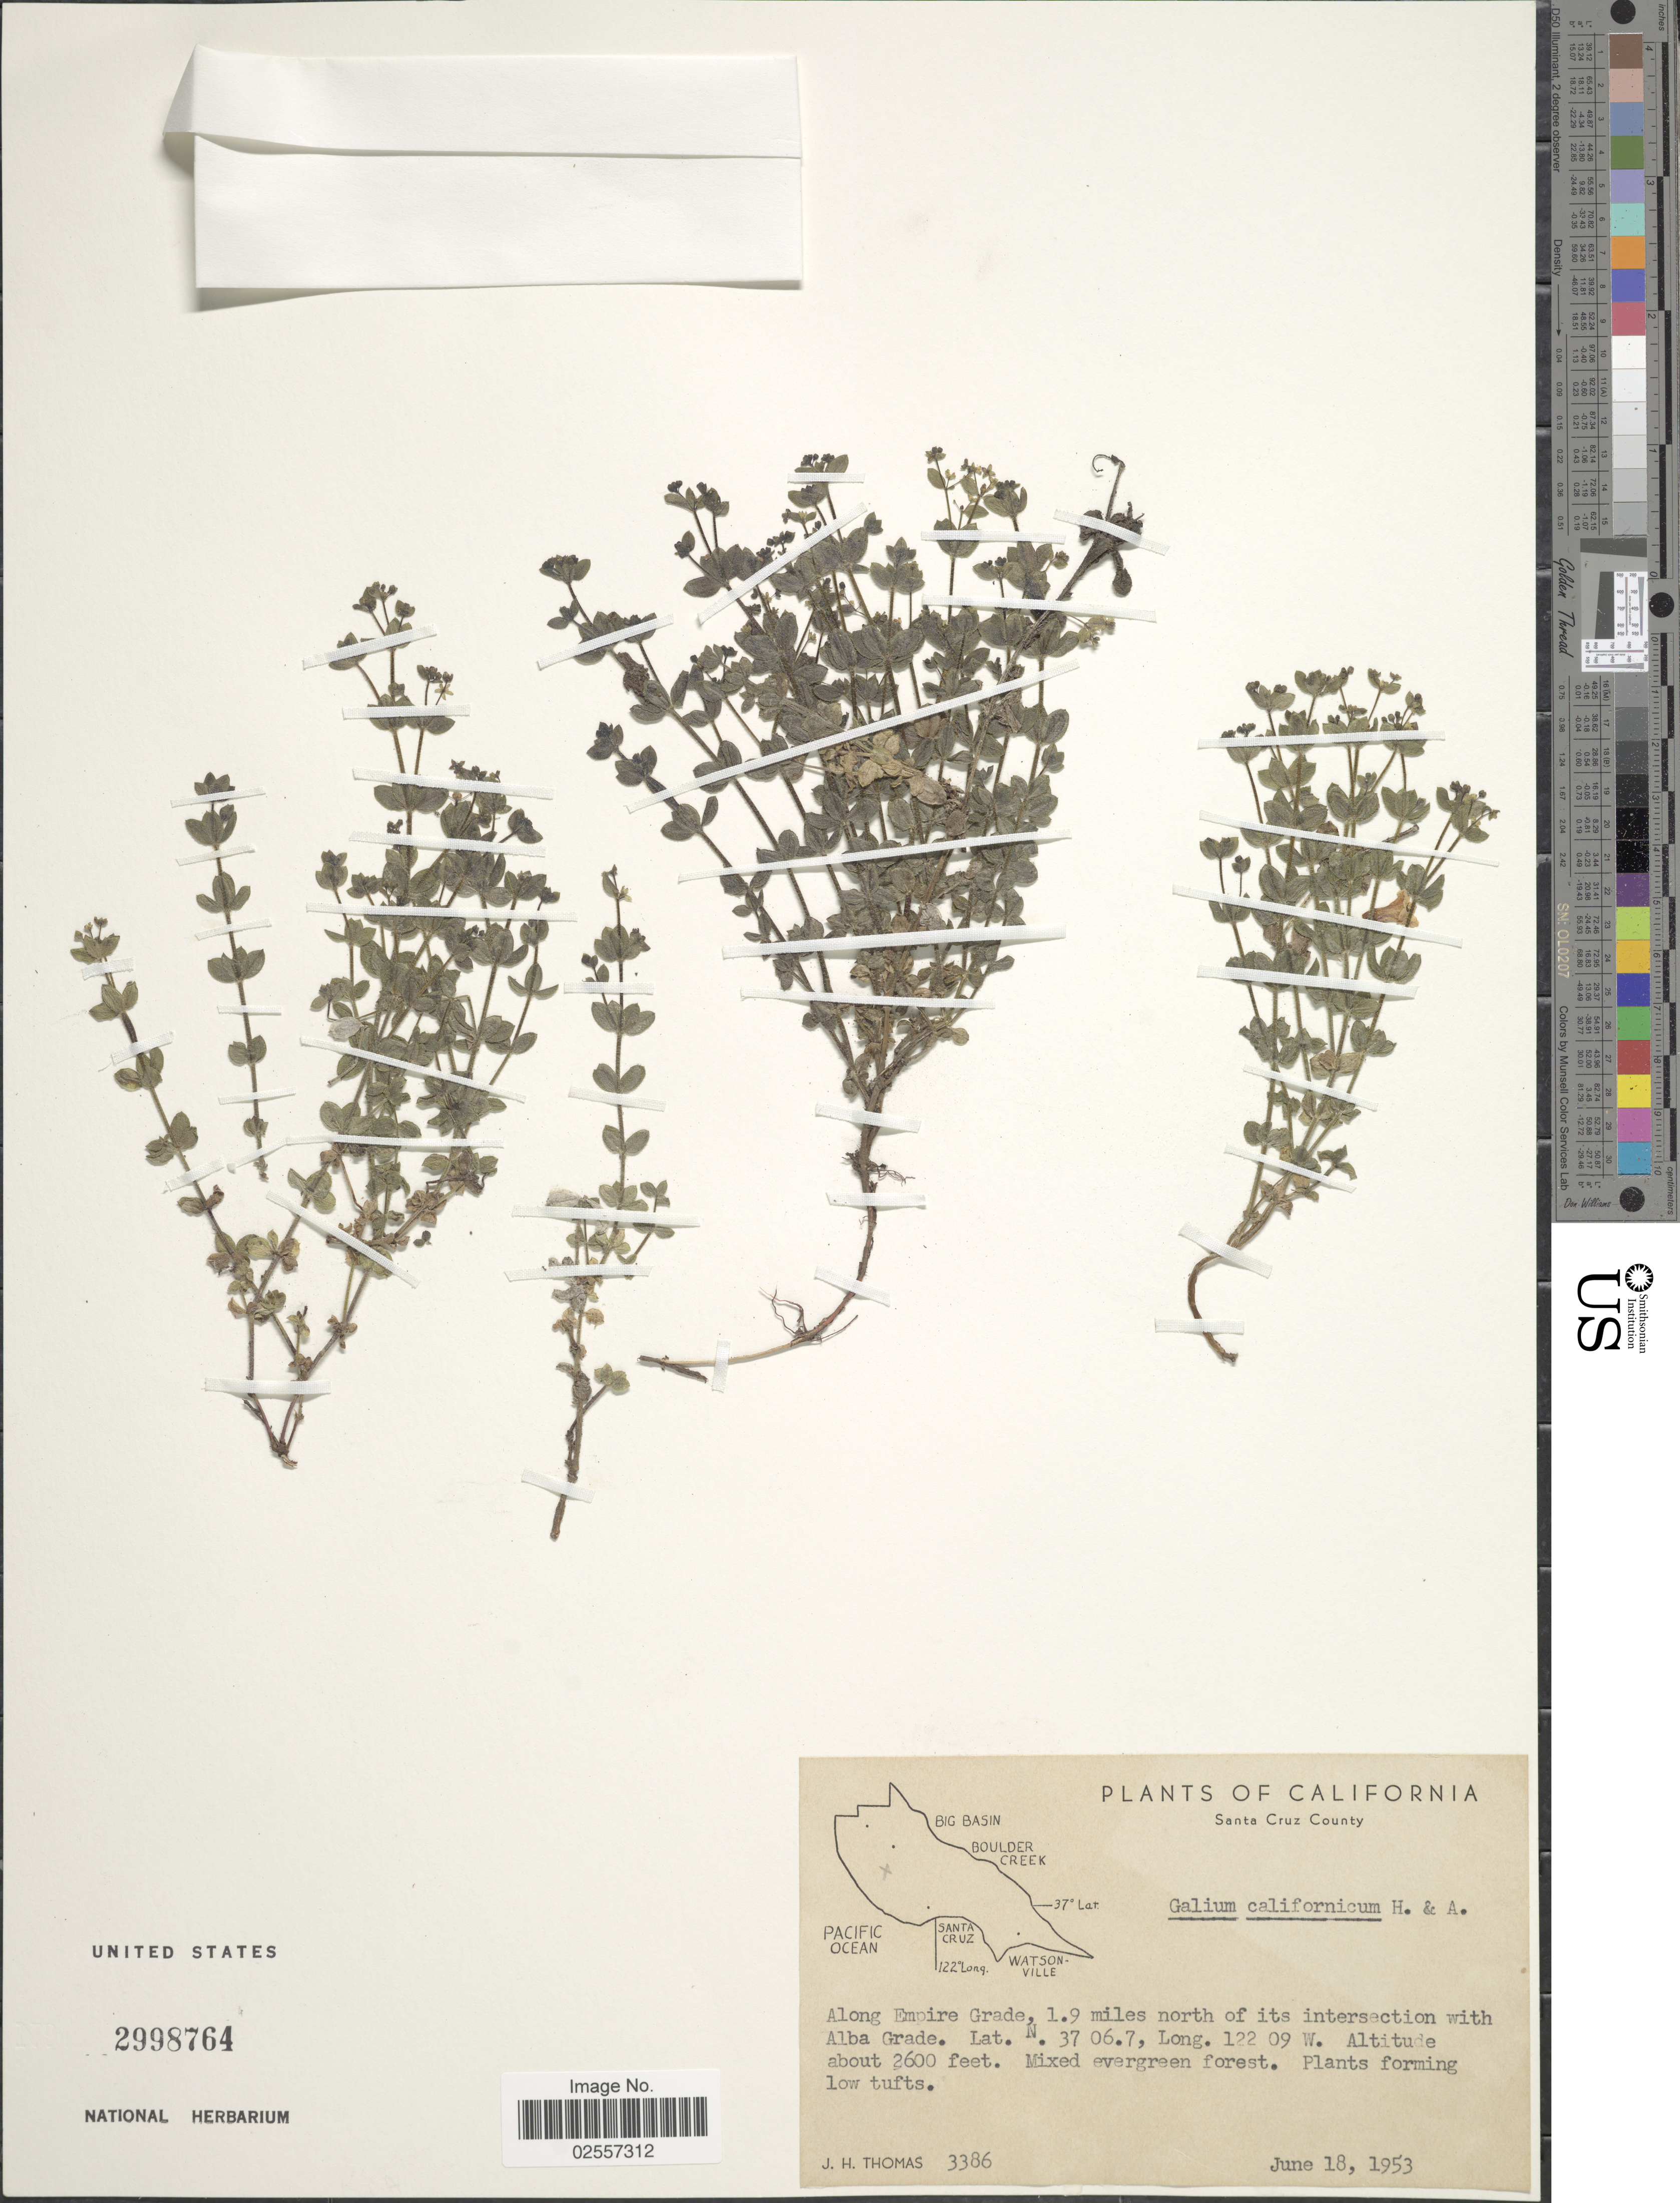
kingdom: Plantae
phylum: Tracheophyta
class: Magnoliopsida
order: Gentianales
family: Rubiaceae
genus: Galium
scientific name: Galium californicum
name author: Hook. & Arn.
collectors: J. H. Thomas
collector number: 3386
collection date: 1953-06-18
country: United States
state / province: California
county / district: Santa Cruz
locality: Santa Cruz County. Along Empire Grade, 1.9 miles north of its intersection with Alba Grade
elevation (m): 792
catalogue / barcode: US 2998764